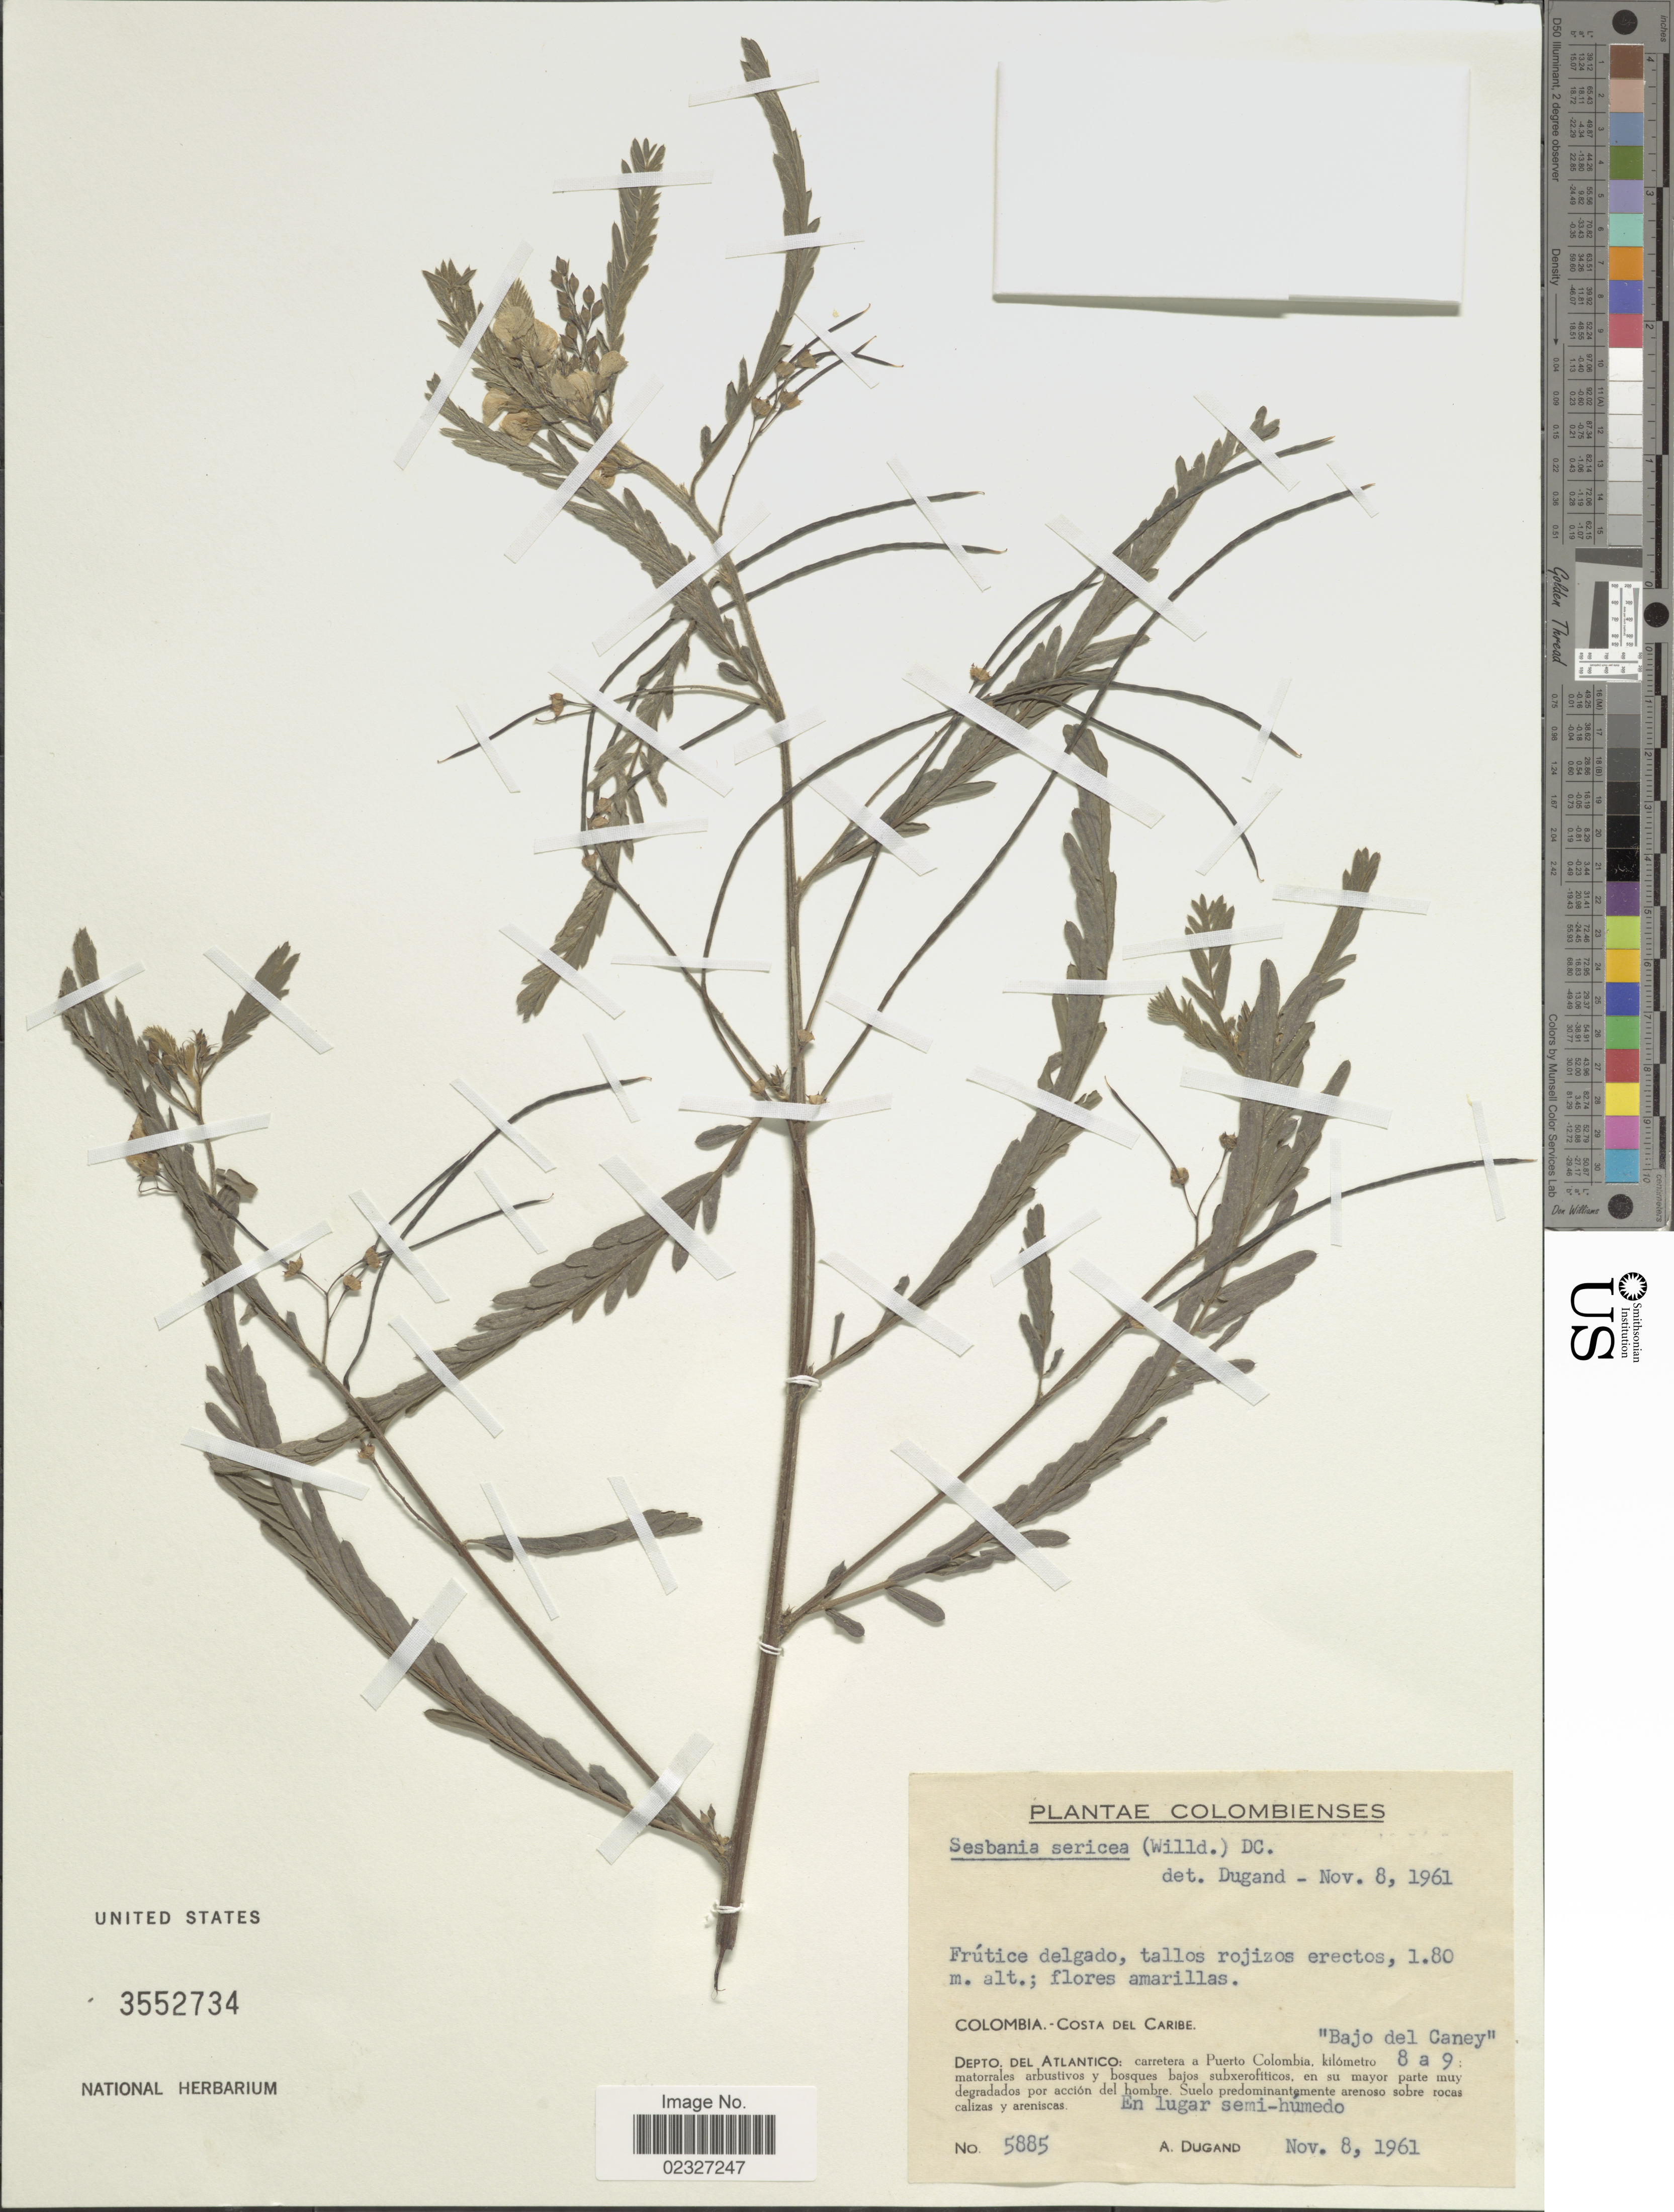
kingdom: Plantae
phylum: Tracheophyta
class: Magnoliopsida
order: Fabales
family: Fabaceae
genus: Sesbania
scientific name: Sesbania sericea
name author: (Willd.) Link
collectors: A. Dugand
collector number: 5885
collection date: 1961-11-08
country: Colombia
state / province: Atlántico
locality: Costa del Caribe, carretera a Puerto Colombia, Bajo del Caney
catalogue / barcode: US 3552734